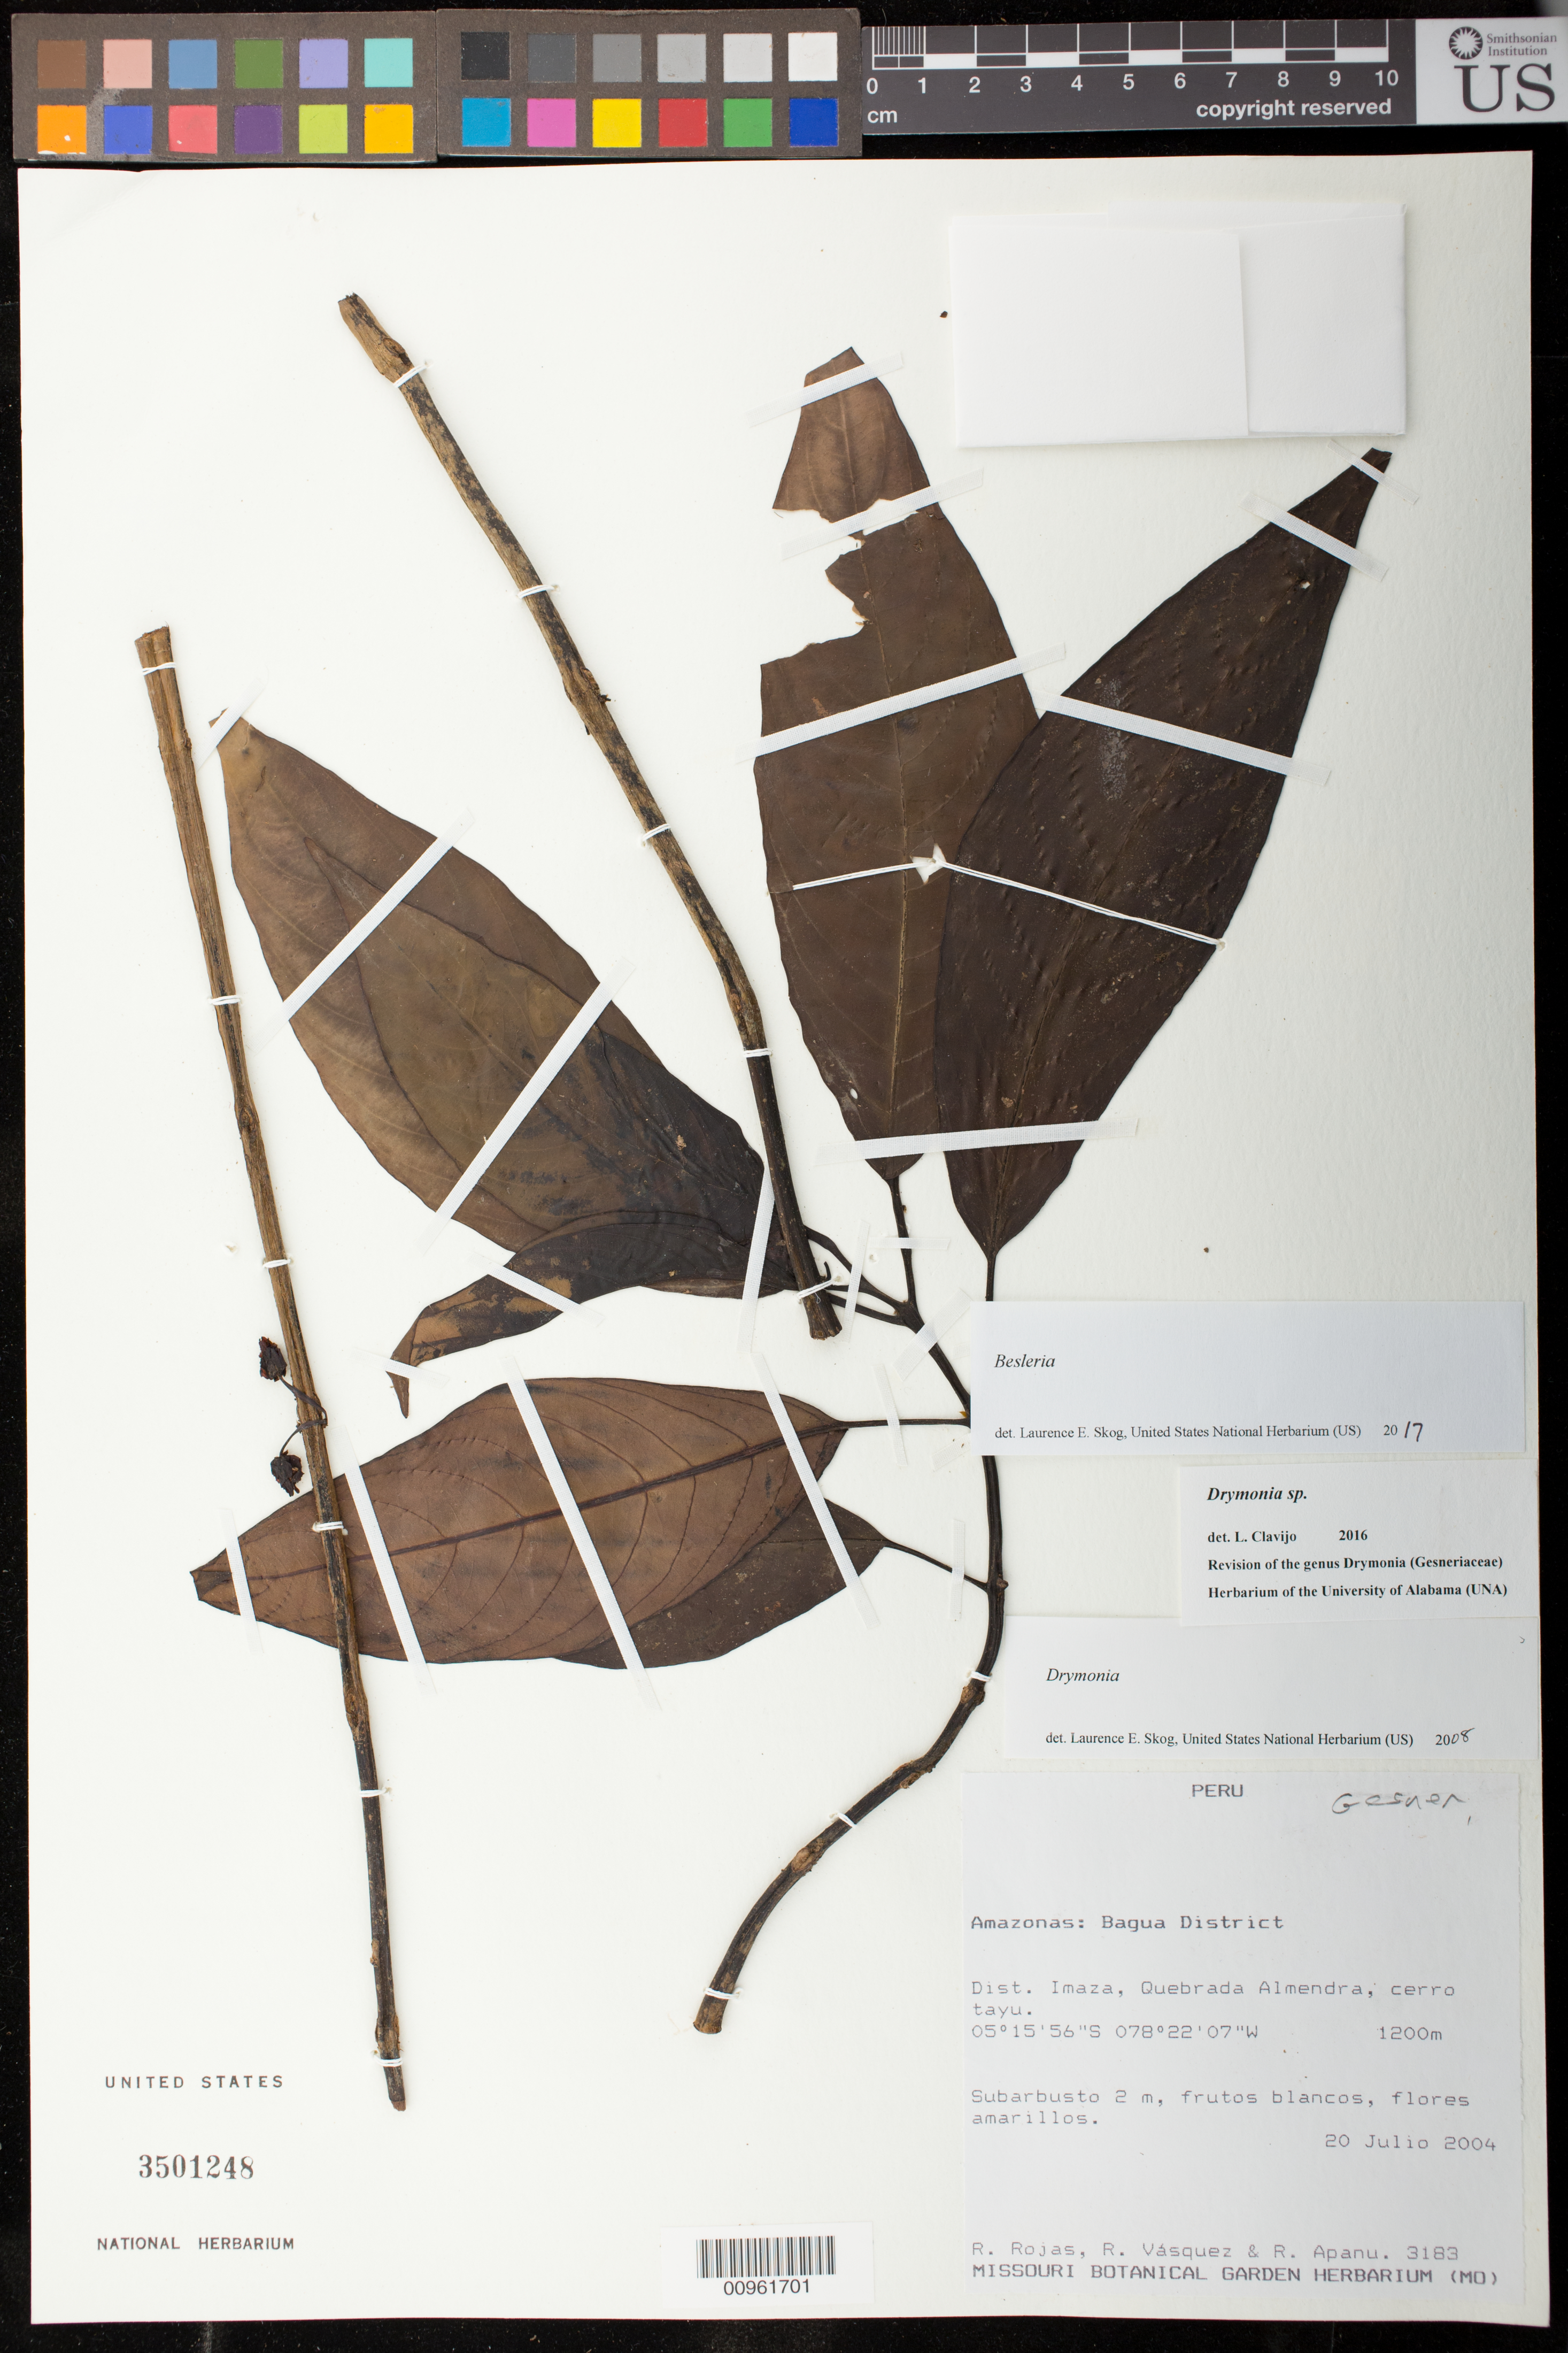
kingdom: Plantae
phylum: Tracheophyta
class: Magnoliopsida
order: Lamiales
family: Gesneriaceae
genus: Besleria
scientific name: Besleria sp.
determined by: Skog, Laurence E.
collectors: R. Rojas, R. Vásquez & R. Apanu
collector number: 3183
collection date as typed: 20 Jul 2004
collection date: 2004-07-20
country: Peru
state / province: Amazonas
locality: Amazonas: Bagua District. Dist. Imaza, Quebrada Almendra, cerro tayu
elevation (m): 1200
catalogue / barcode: US 3501248